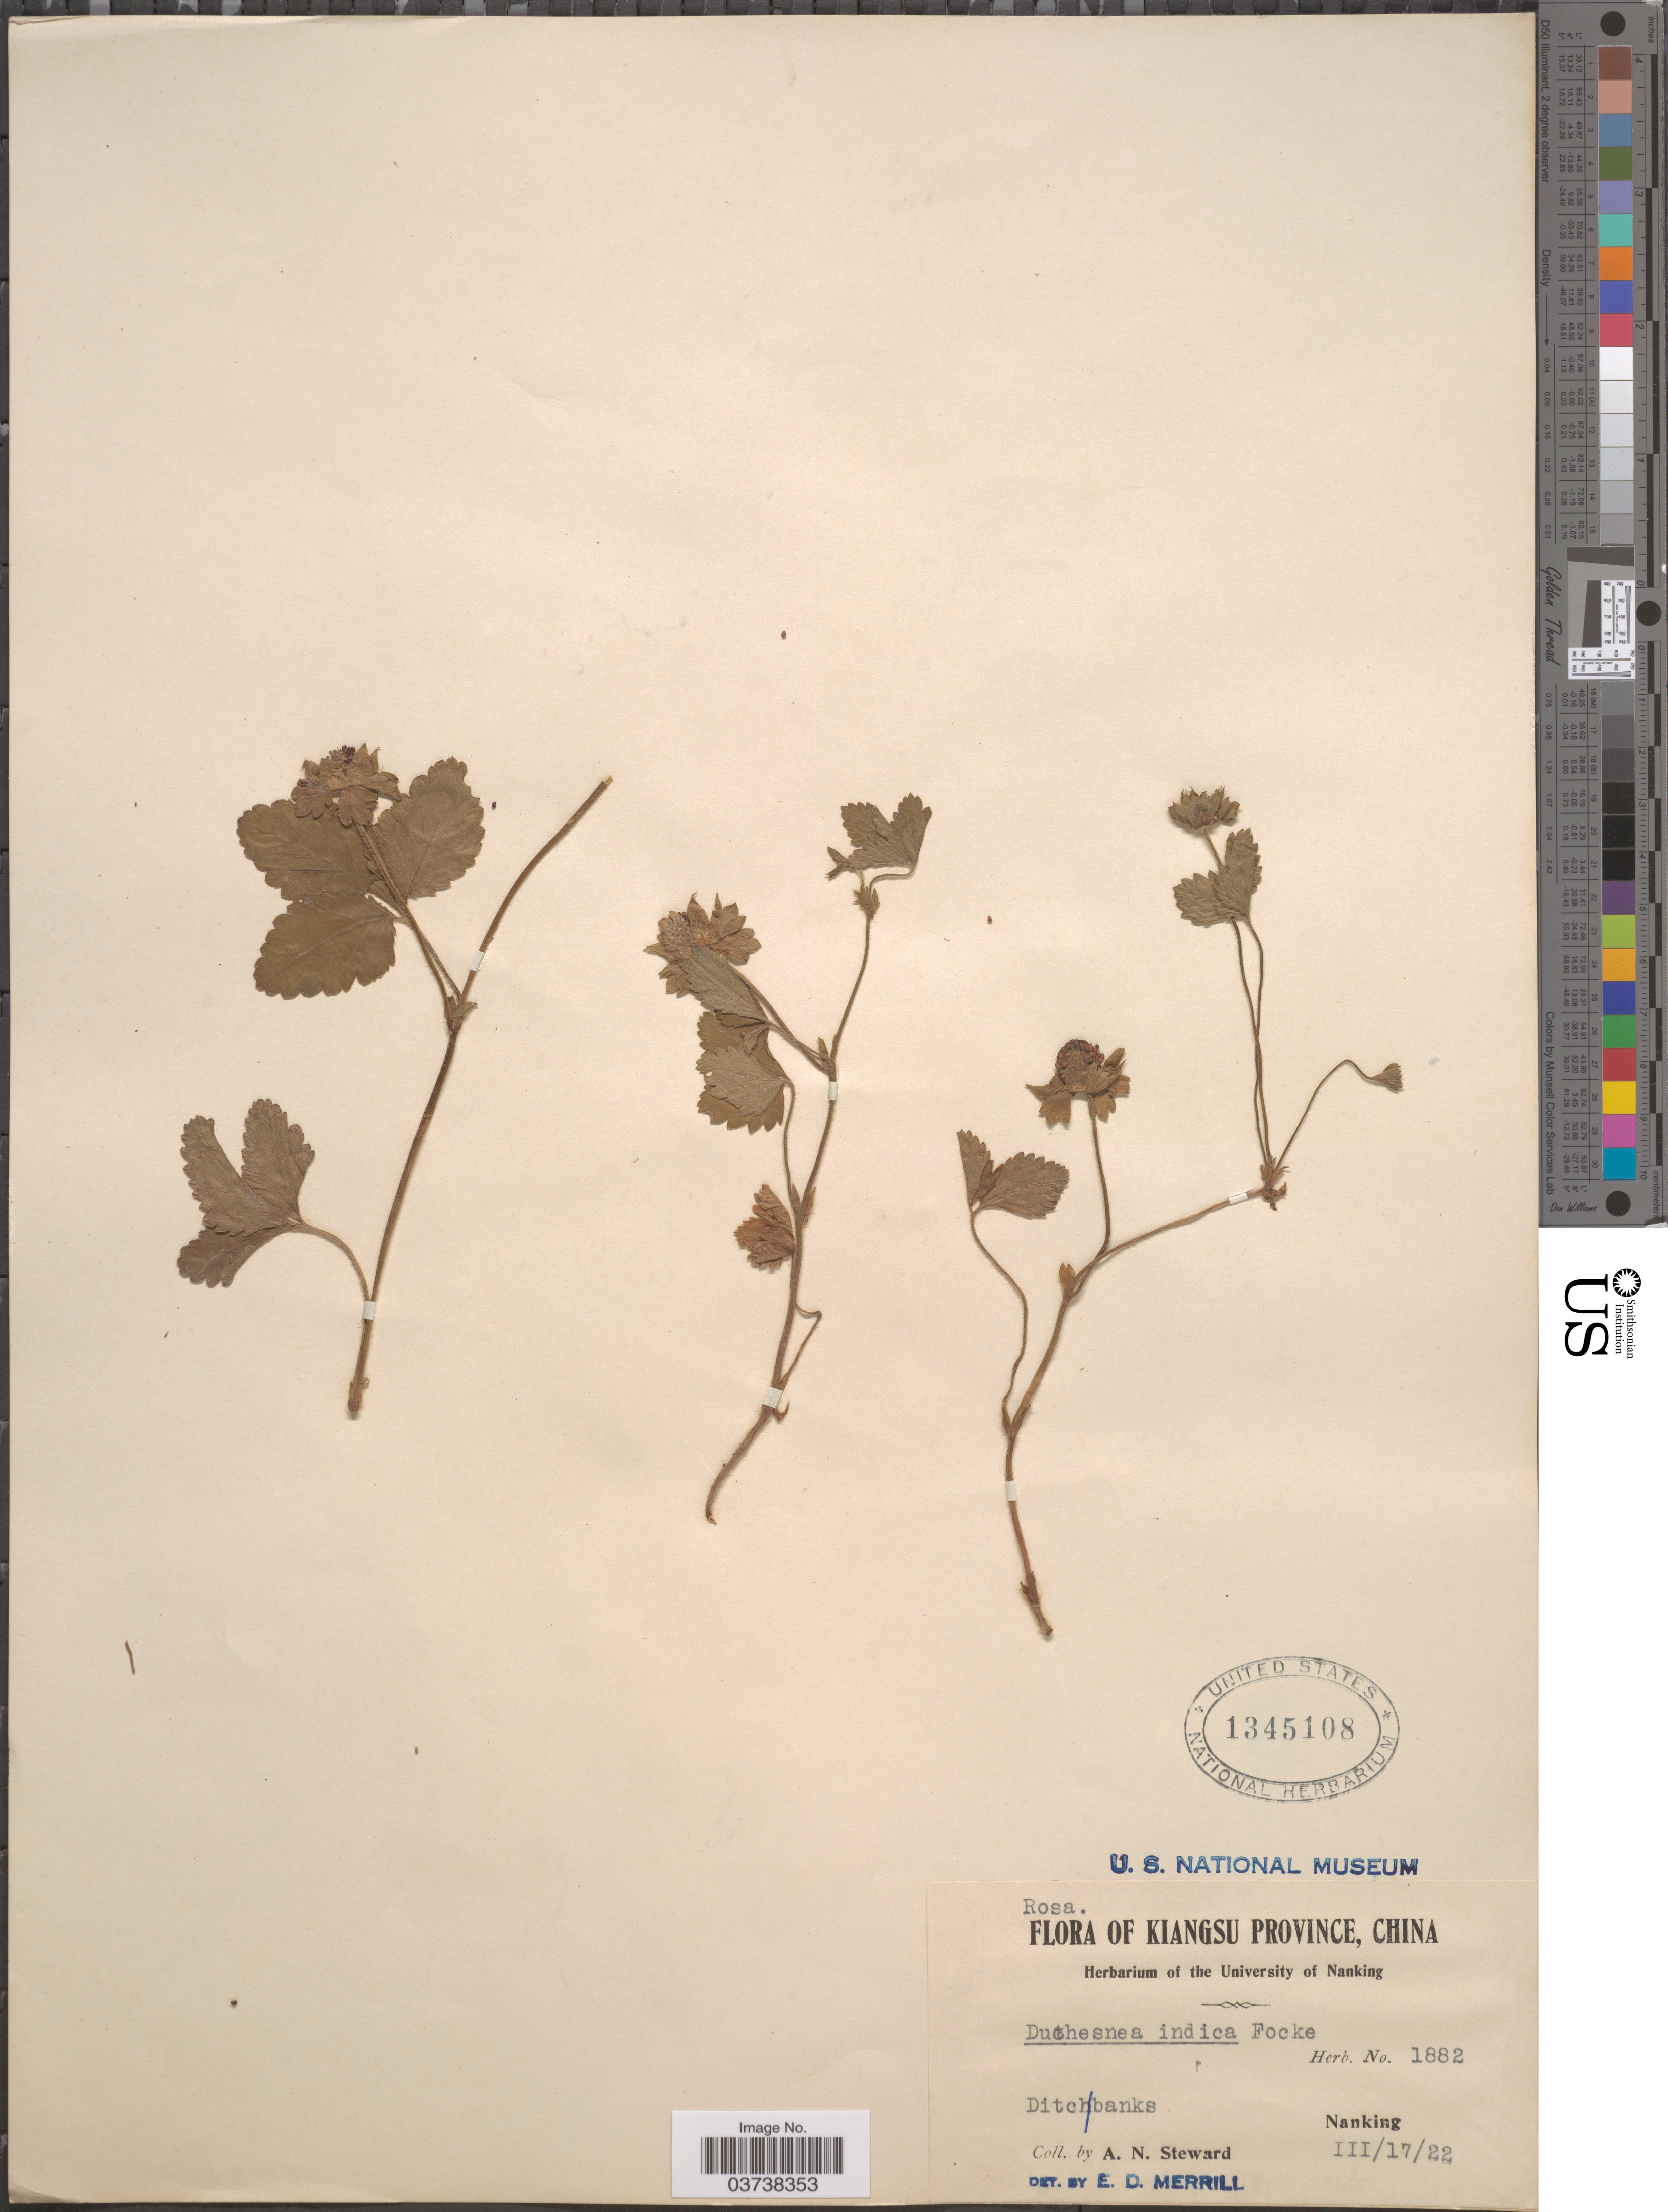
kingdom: Plantae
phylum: Tracheophyta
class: Magnoliopsida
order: Rosales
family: Rosaceae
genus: Potentilla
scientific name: Potentilla indica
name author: (Andrews) Th. Wolf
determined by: Strong, Mark T., (BOT), Smithsonian Institution - National Museum of Natural History (UNITED STATES)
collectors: A. N. Steward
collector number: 1882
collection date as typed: Transcribed d/m/y: 17/3/22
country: China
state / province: Jiangsu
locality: Kiangsu Province. Nanking.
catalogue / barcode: US 1345108